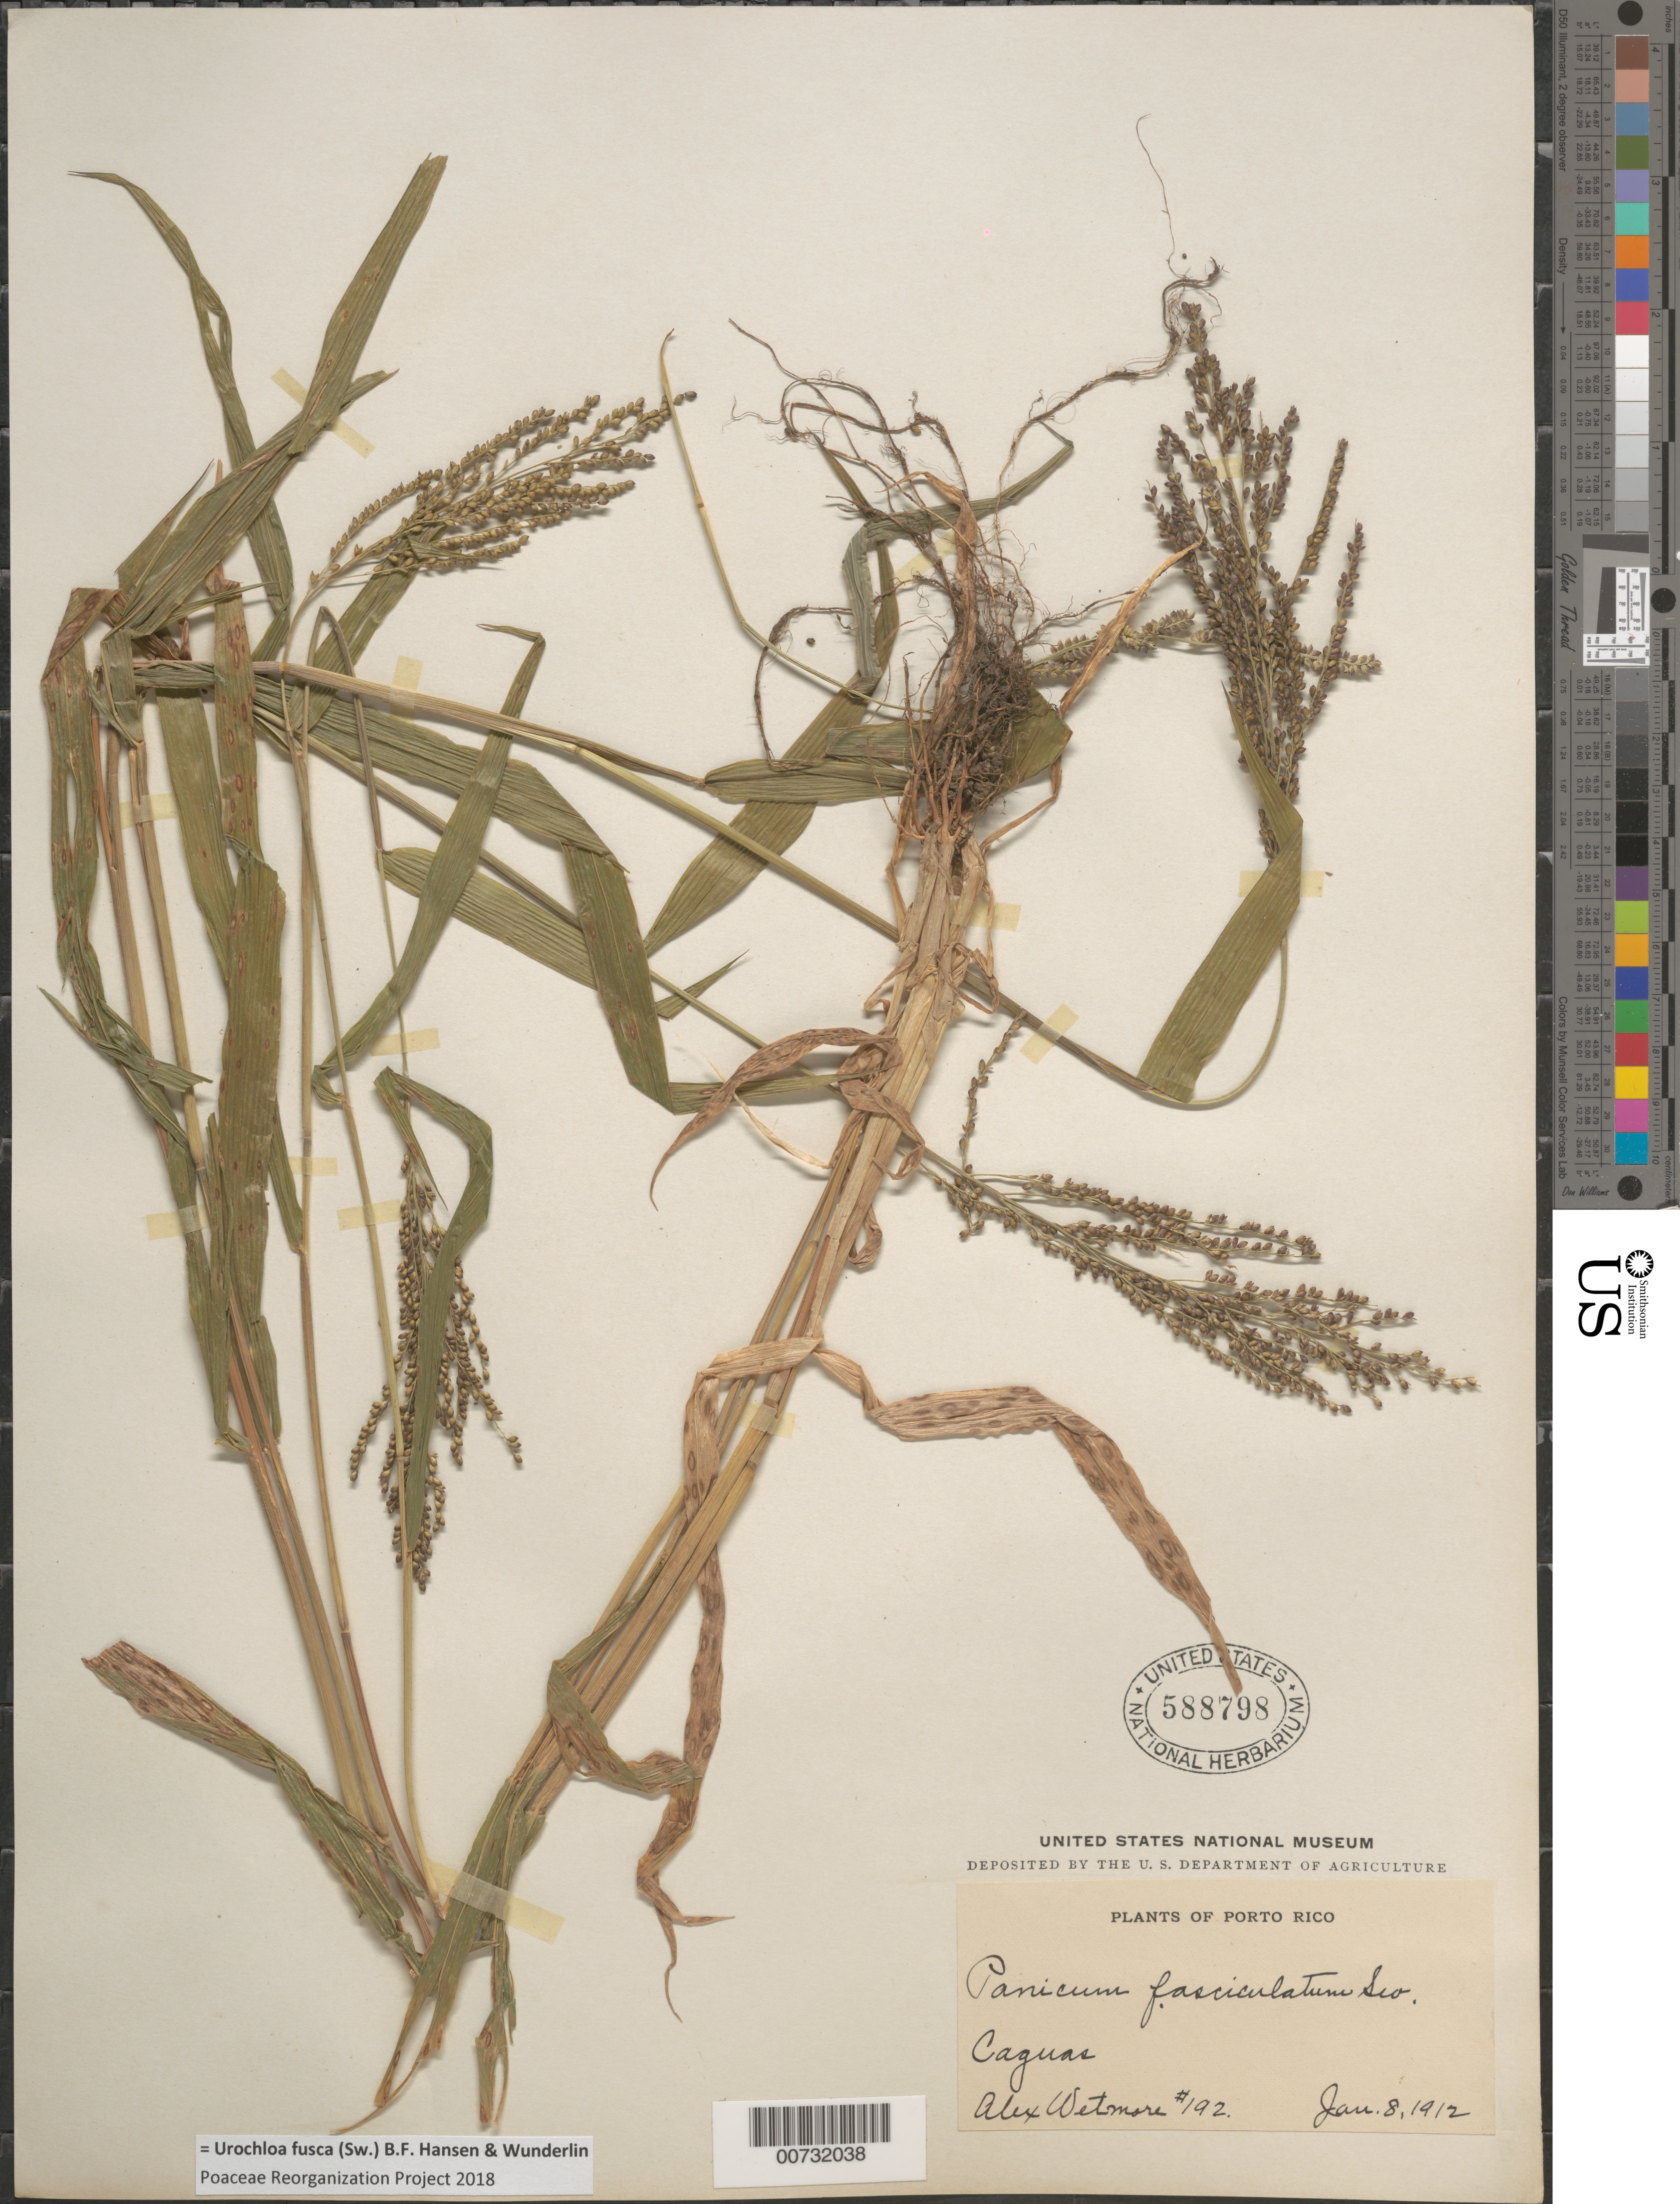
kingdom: Plantae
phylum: Tracheophyta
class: Liliopsida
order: Poales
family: Poaceae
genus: Urochloa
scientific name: Urochloa fusca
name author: (Sw.) B.F. Hansen & Wunderlin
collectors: A. Wetmore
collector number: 192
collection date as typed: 08 Jan 1912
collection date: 1912-01-08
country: Puerto Rico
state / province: Caguas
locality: Caguas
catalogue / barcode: US 588798